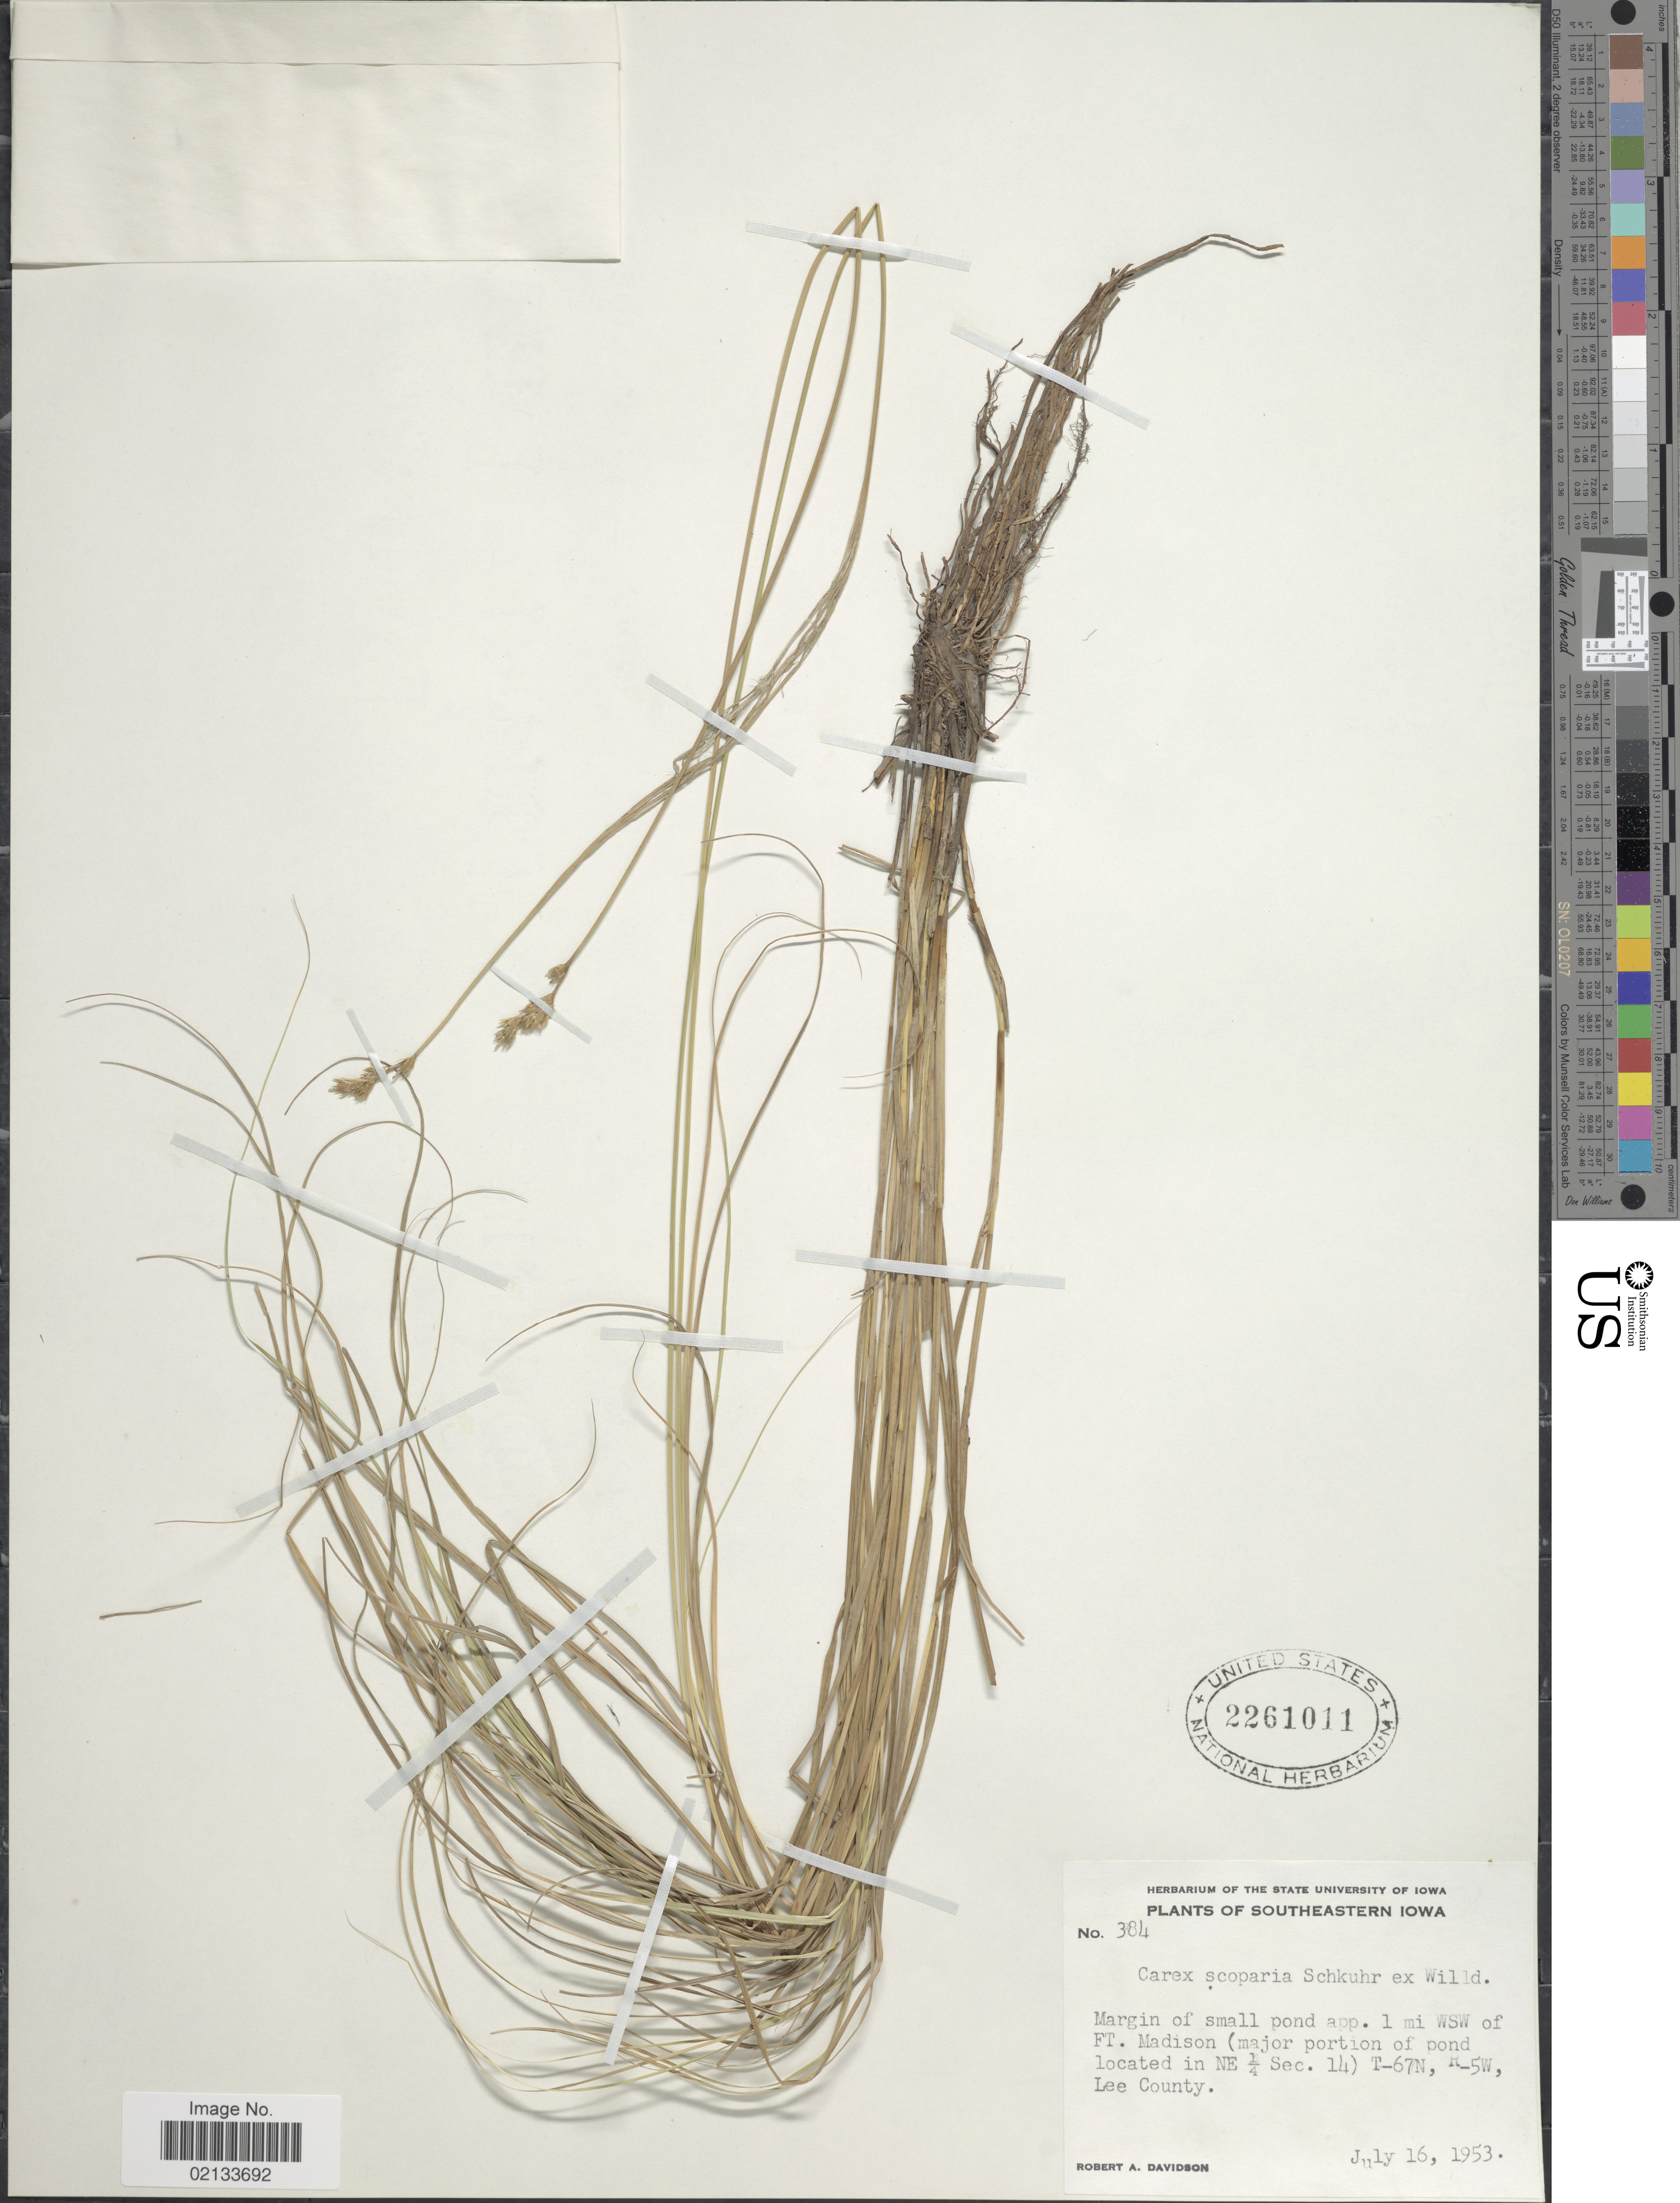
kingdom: Plantae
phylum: Tracheophyta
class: Liliopsida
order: Poales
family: Cyperaceae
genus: Carex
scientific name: Carex scoparia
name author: Schkuhr ex Willd.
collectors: R. A. Davidson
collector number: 384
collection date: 1953-07-16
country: United States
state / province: Iowa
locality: Southeastern Iowa, Margin of small pond app. 1 mi WSW of Ft Madison (amjor portion of pond located in NE ¼ Sec. 14) T-67N, R-5W, Lee County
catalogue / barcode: US 2261011